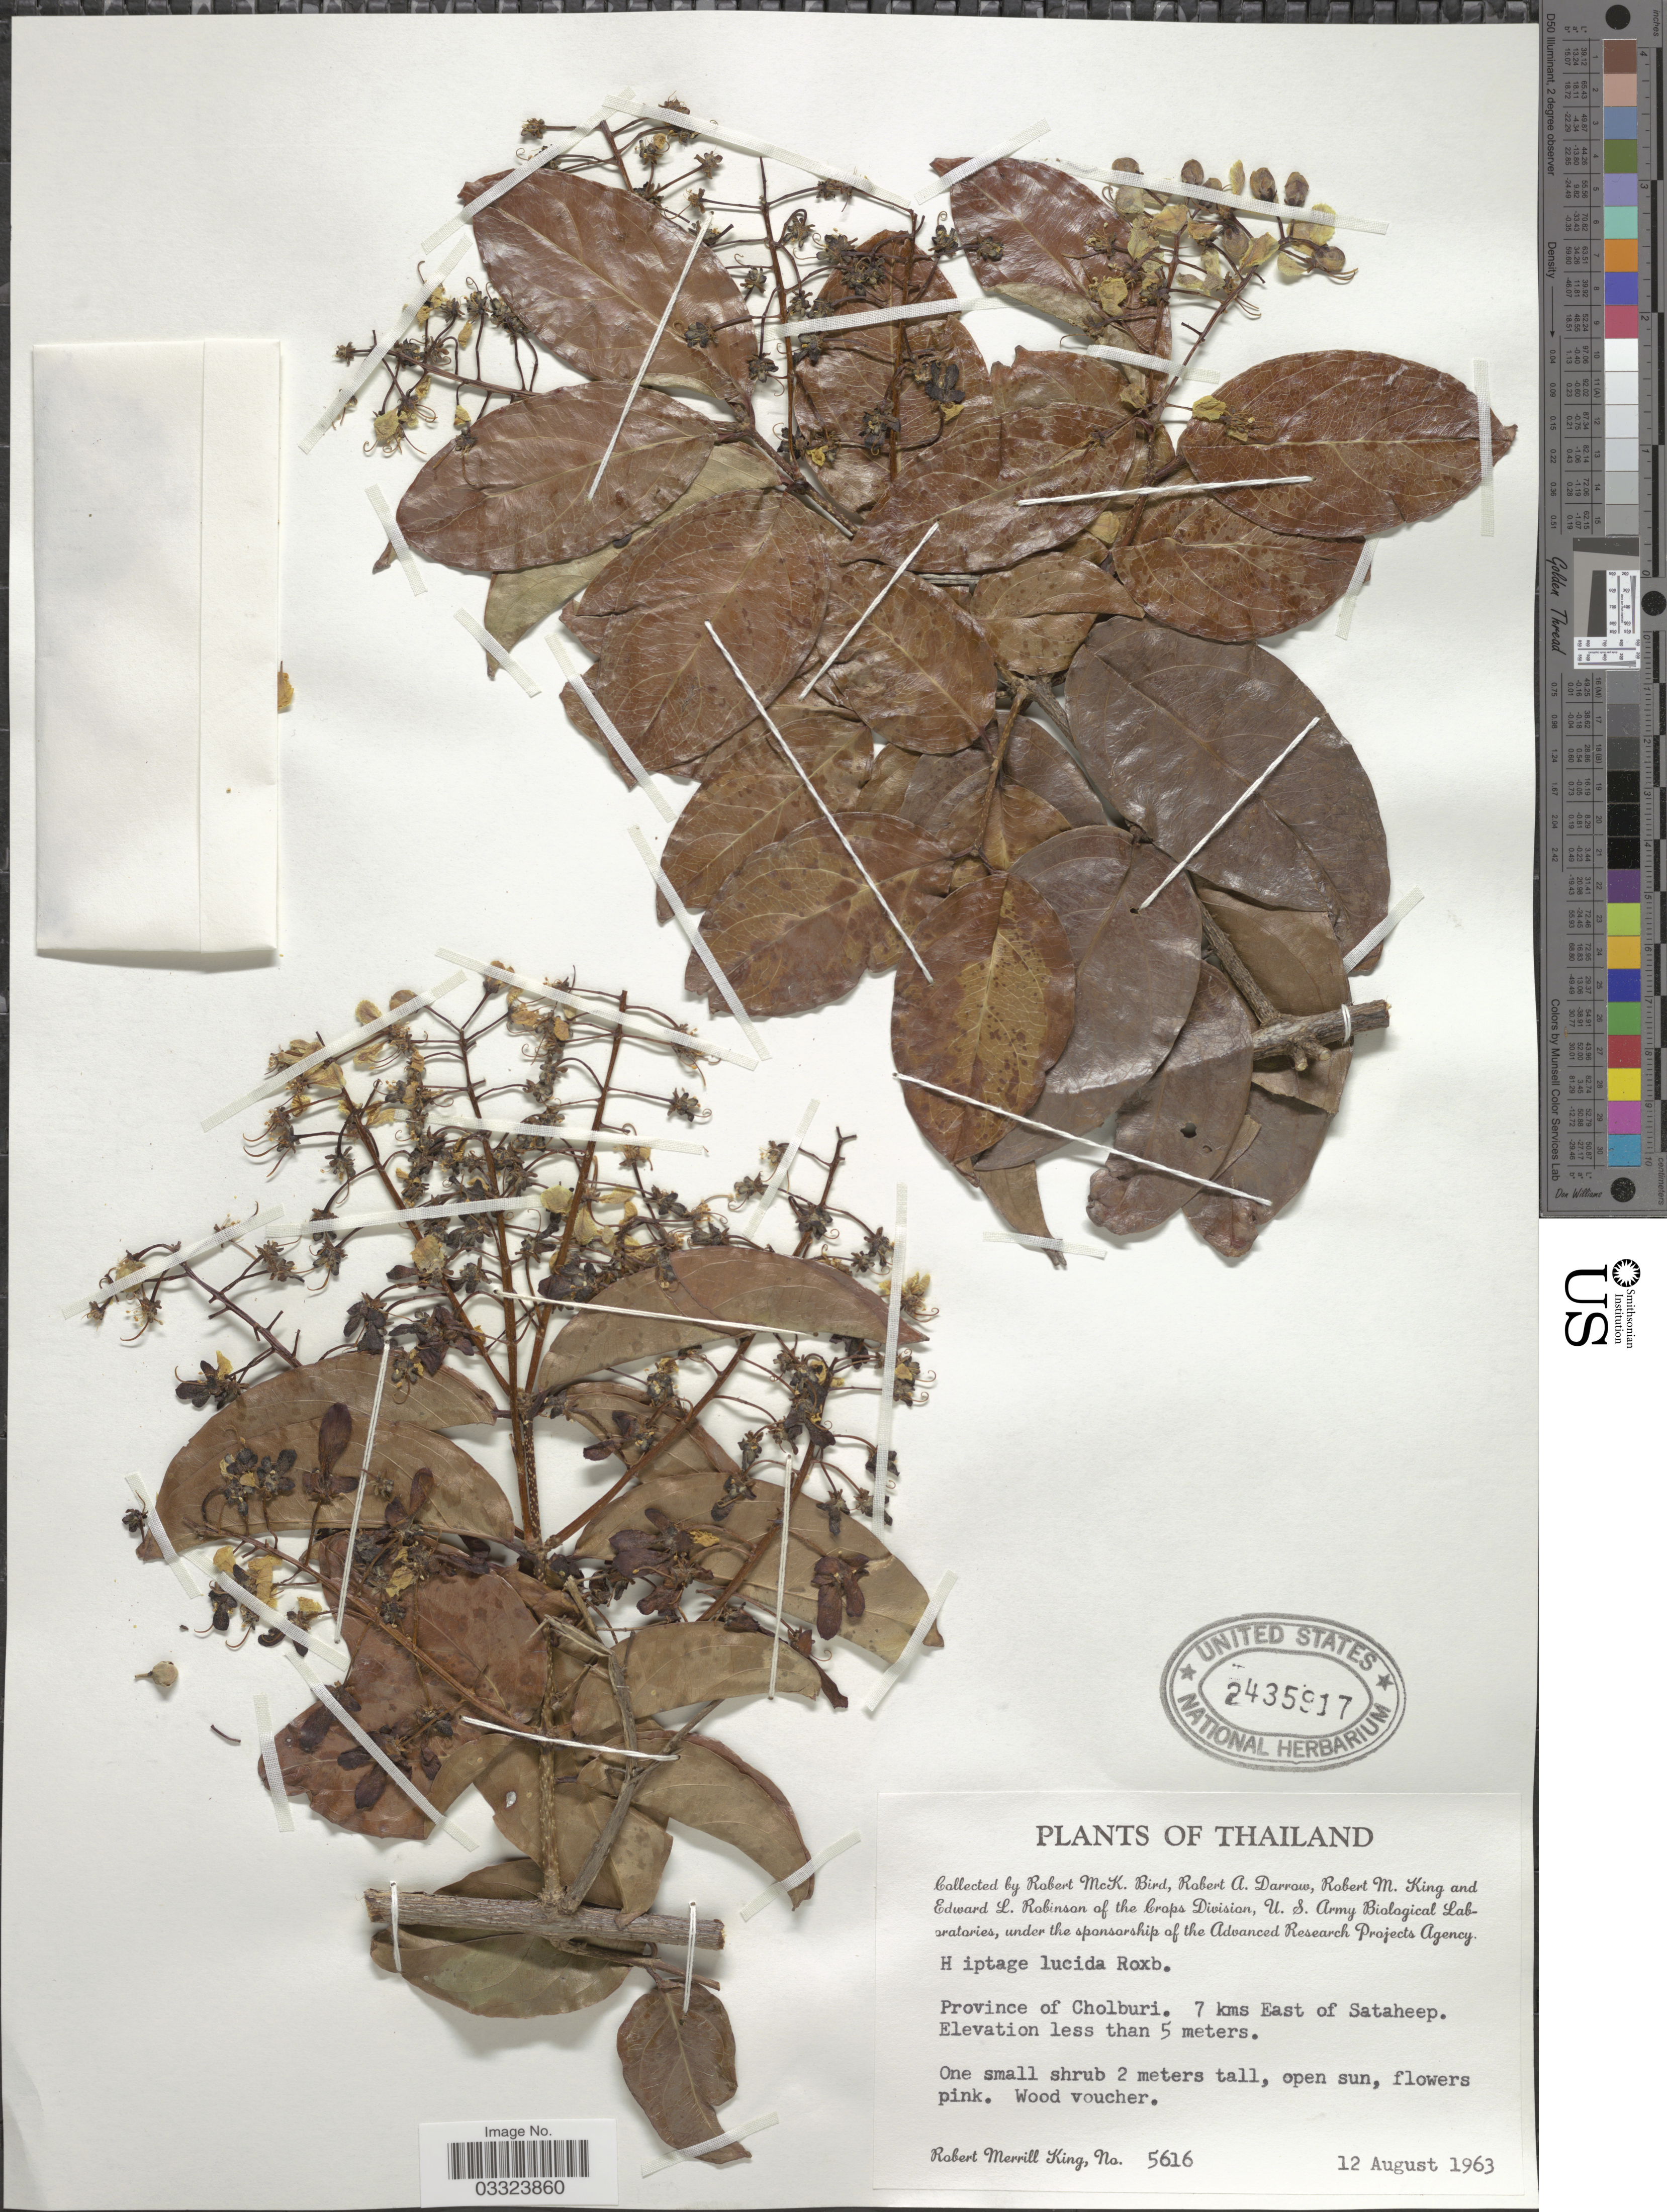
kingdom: Plantae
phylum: Tracheophyta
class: Magnoliopsida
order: Malpighiales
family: Malpighiaceae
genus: Hiptage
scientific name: Hiptage lucida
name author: Pierre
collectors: R. M. Bird, R. A. Darrow, R. M. King & E. L. Robinson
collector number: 5616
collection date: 1963-08-12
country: Thailand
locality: Province of Cholburi. 7 kms East of Sataheep.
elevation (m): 5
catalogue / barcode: US 2435917